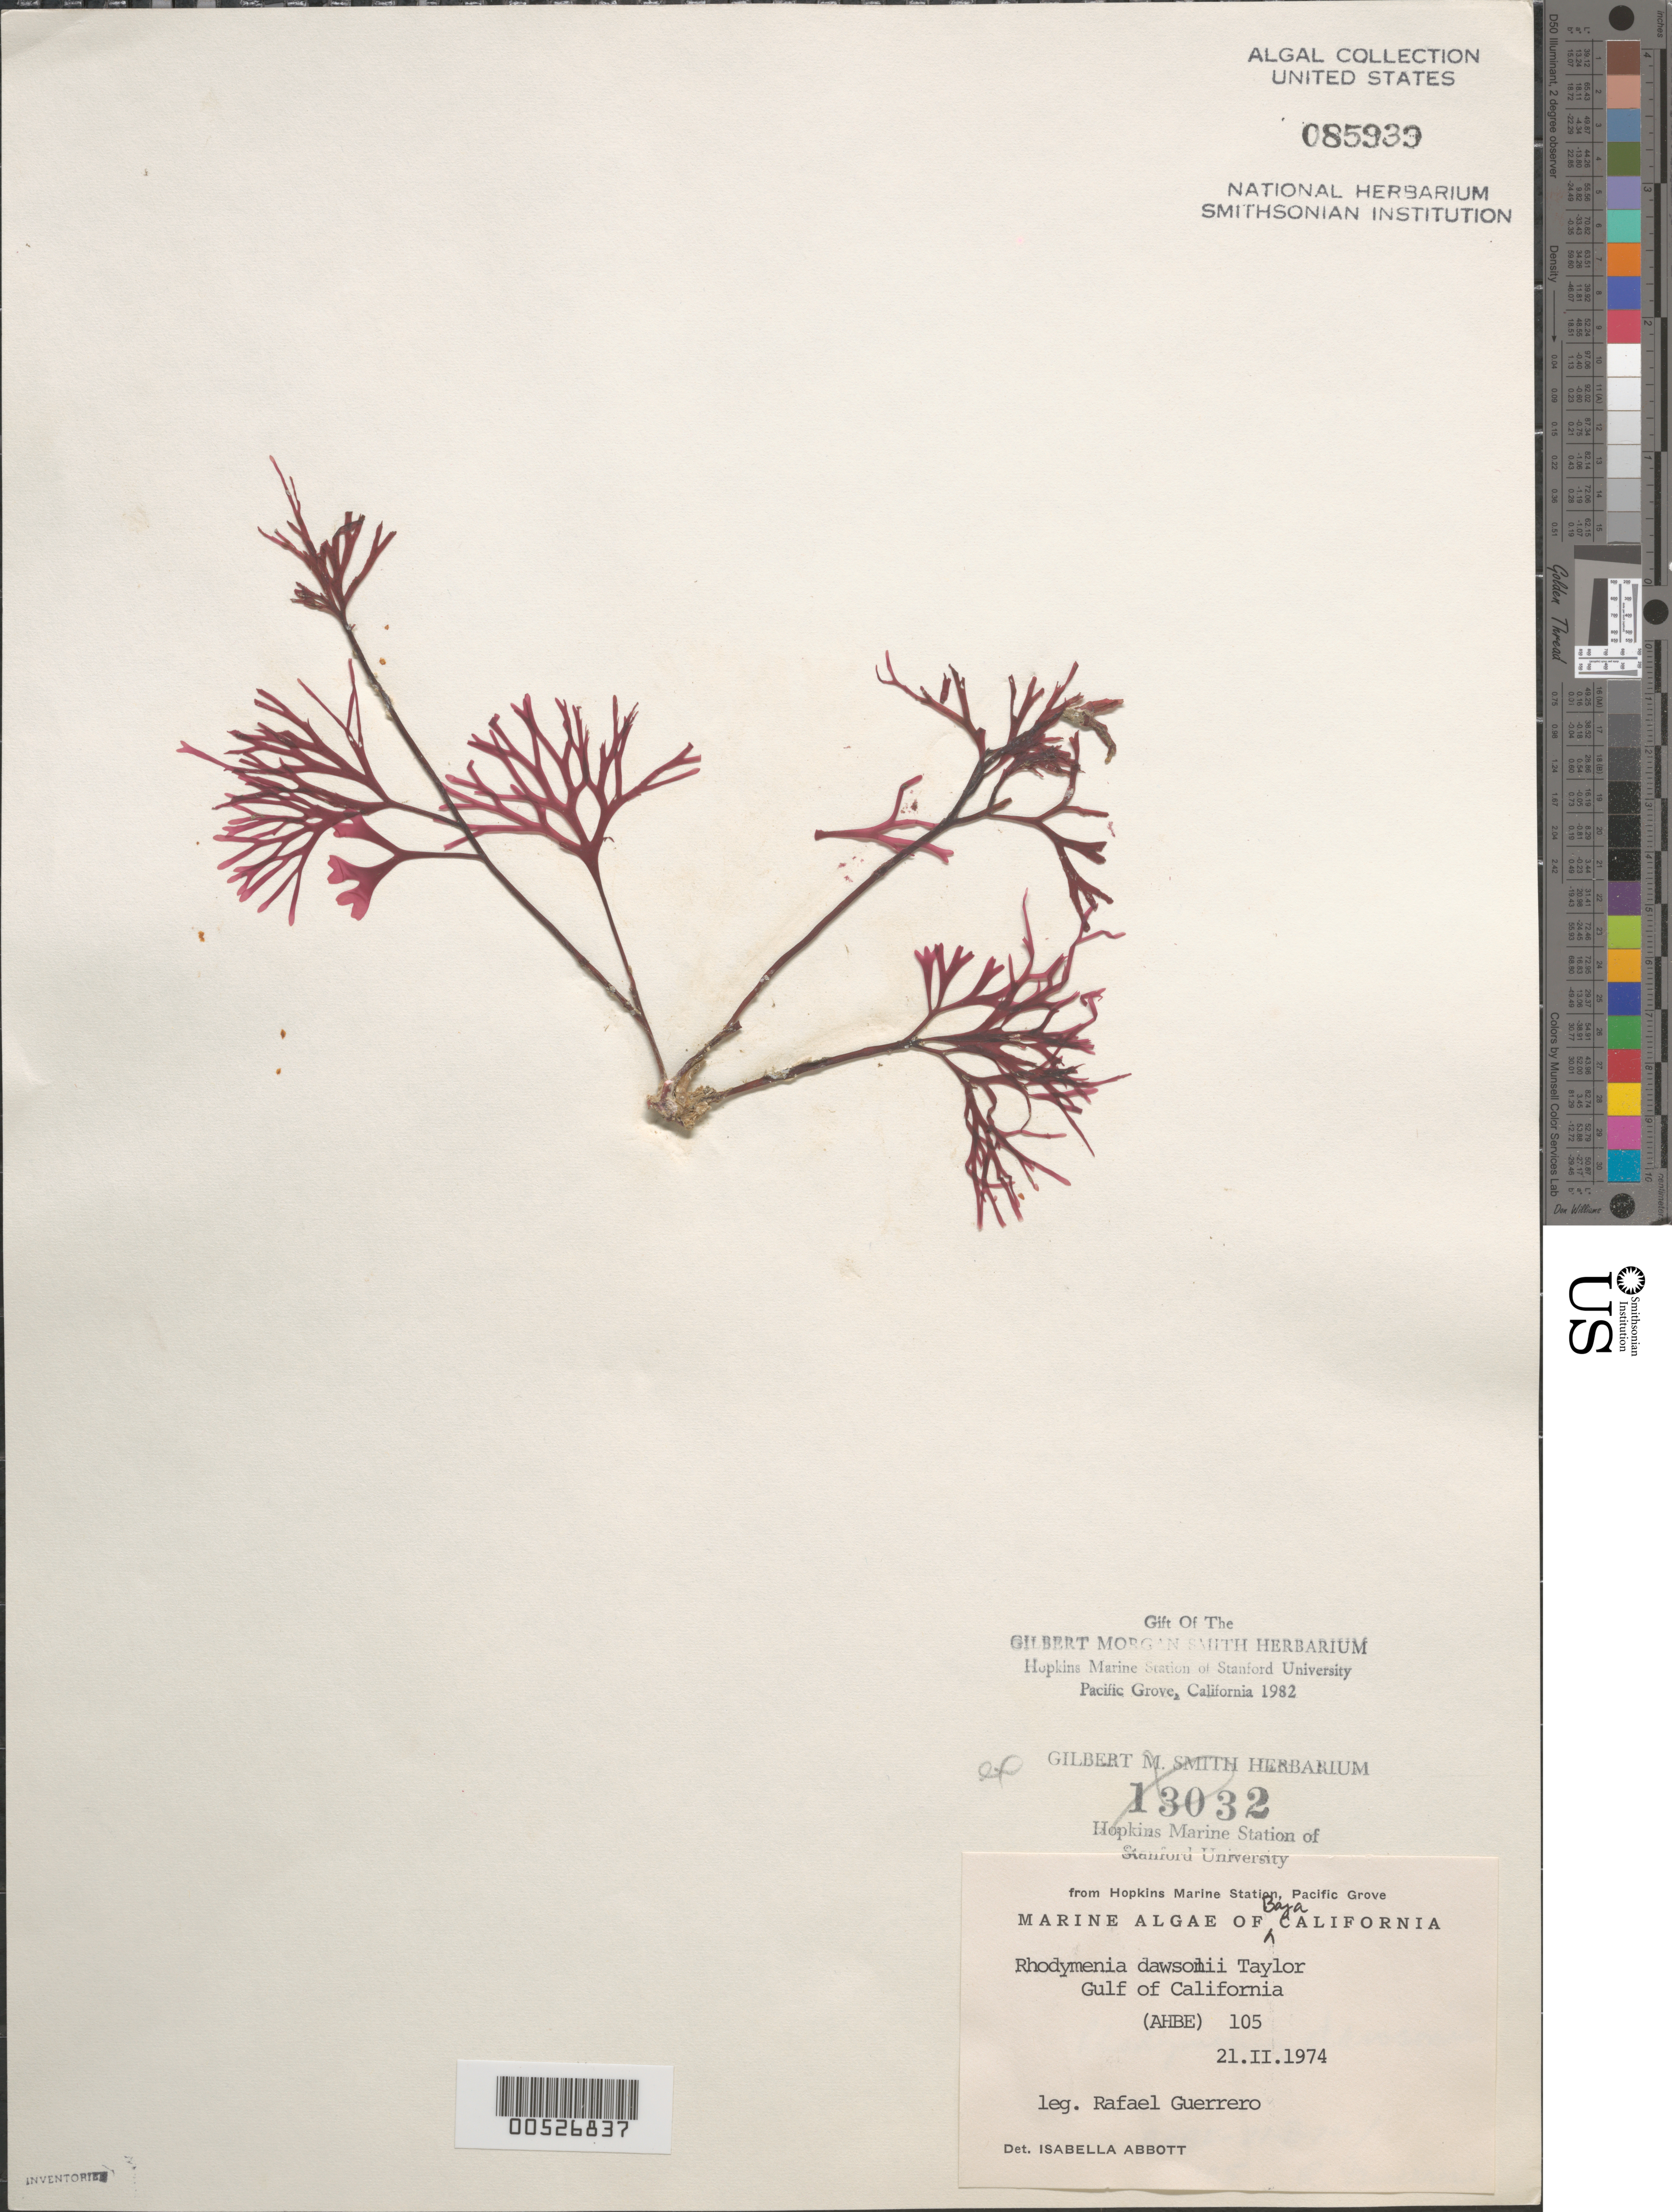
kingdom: Plantae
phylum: Rhodophyta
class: Florideophyceae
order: Rhodymeniales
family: Rhodymeniaceae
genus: Rhodymenia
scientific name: Rhodymenia dawsonii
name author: W.R. Taylor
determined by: Abbott, Isabella A.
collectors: R. Guerrero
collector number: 105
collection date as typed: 21 Feb 1974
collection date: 1974-02-21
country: Mexico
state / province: Baja California Norte / Baja California Sur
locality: Gulf of California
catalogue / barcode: US 85939